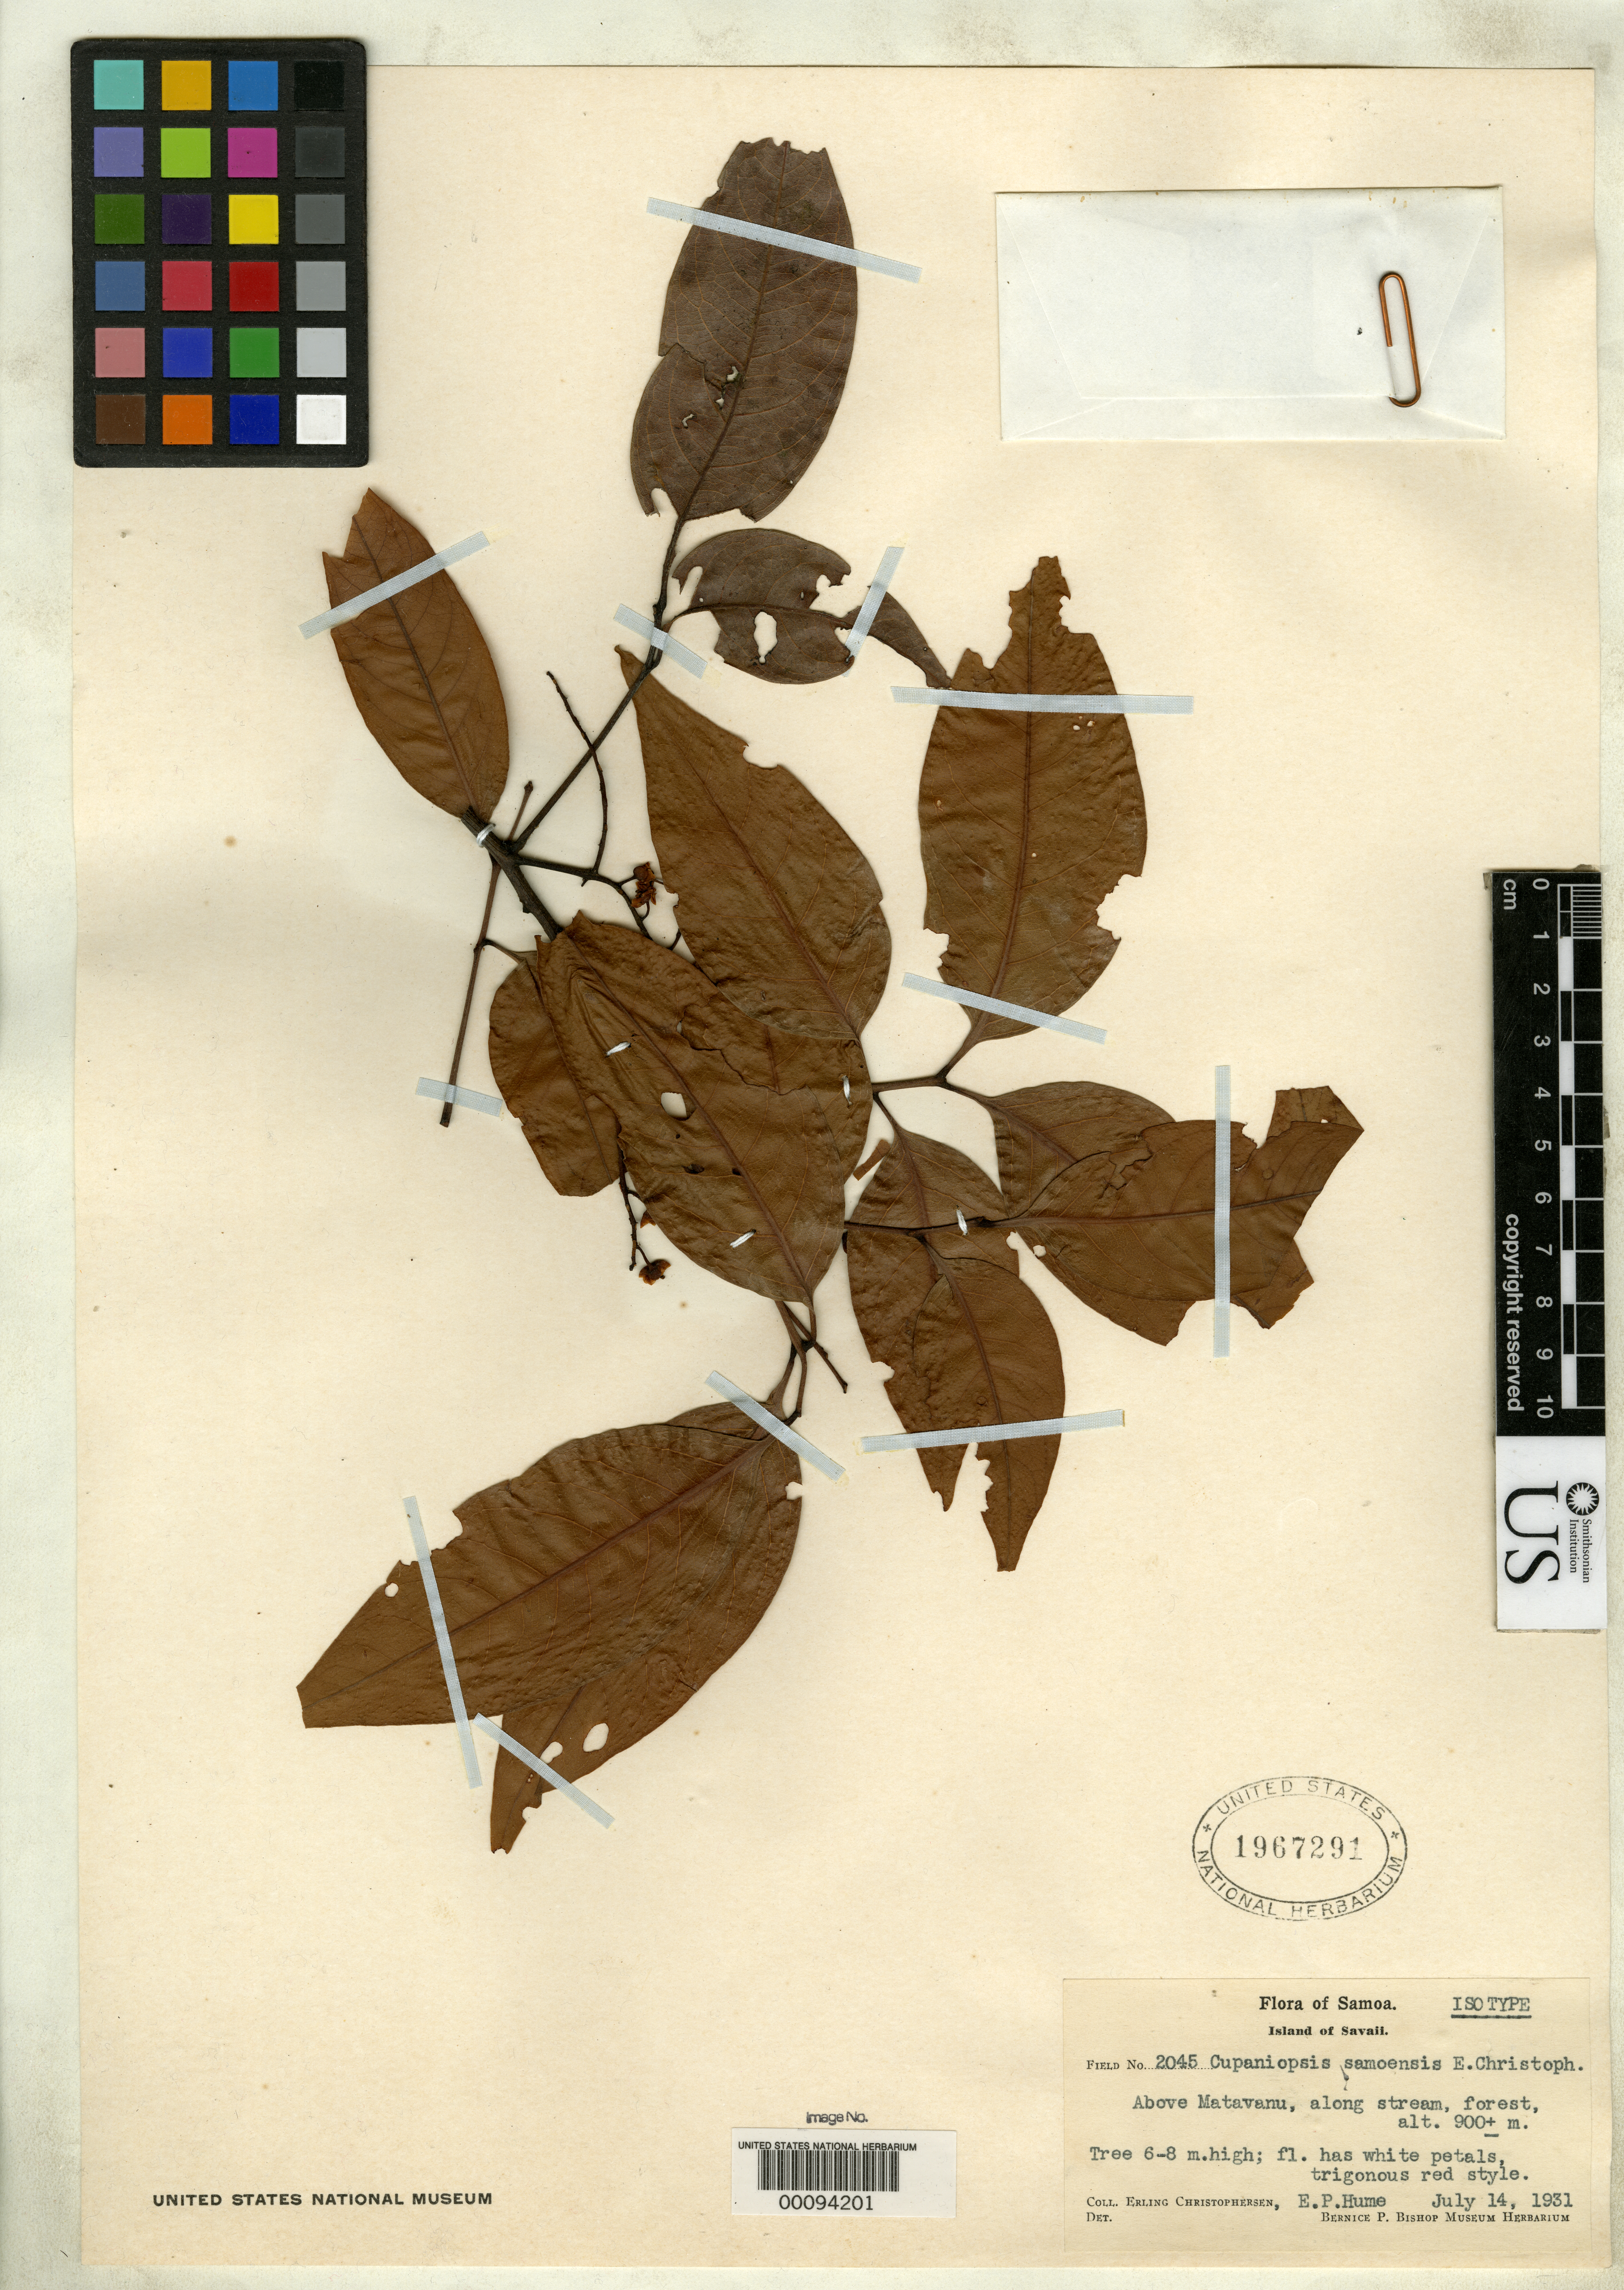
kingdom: Plantae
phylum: Tracheophyta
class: Magnoliopsida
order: Sapindales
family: Sapindaceae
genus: Cupaniopsis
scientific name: Cupaniopsis samoensis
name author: Christoph.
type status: Isotype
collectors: E. Christophersen & E. Hume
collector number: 2045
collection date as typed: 14 Jul 1931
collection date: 1931-07-14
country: Samoa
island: Savai'i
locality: Above Matavanu.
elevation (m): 900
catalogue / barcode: US 1967291